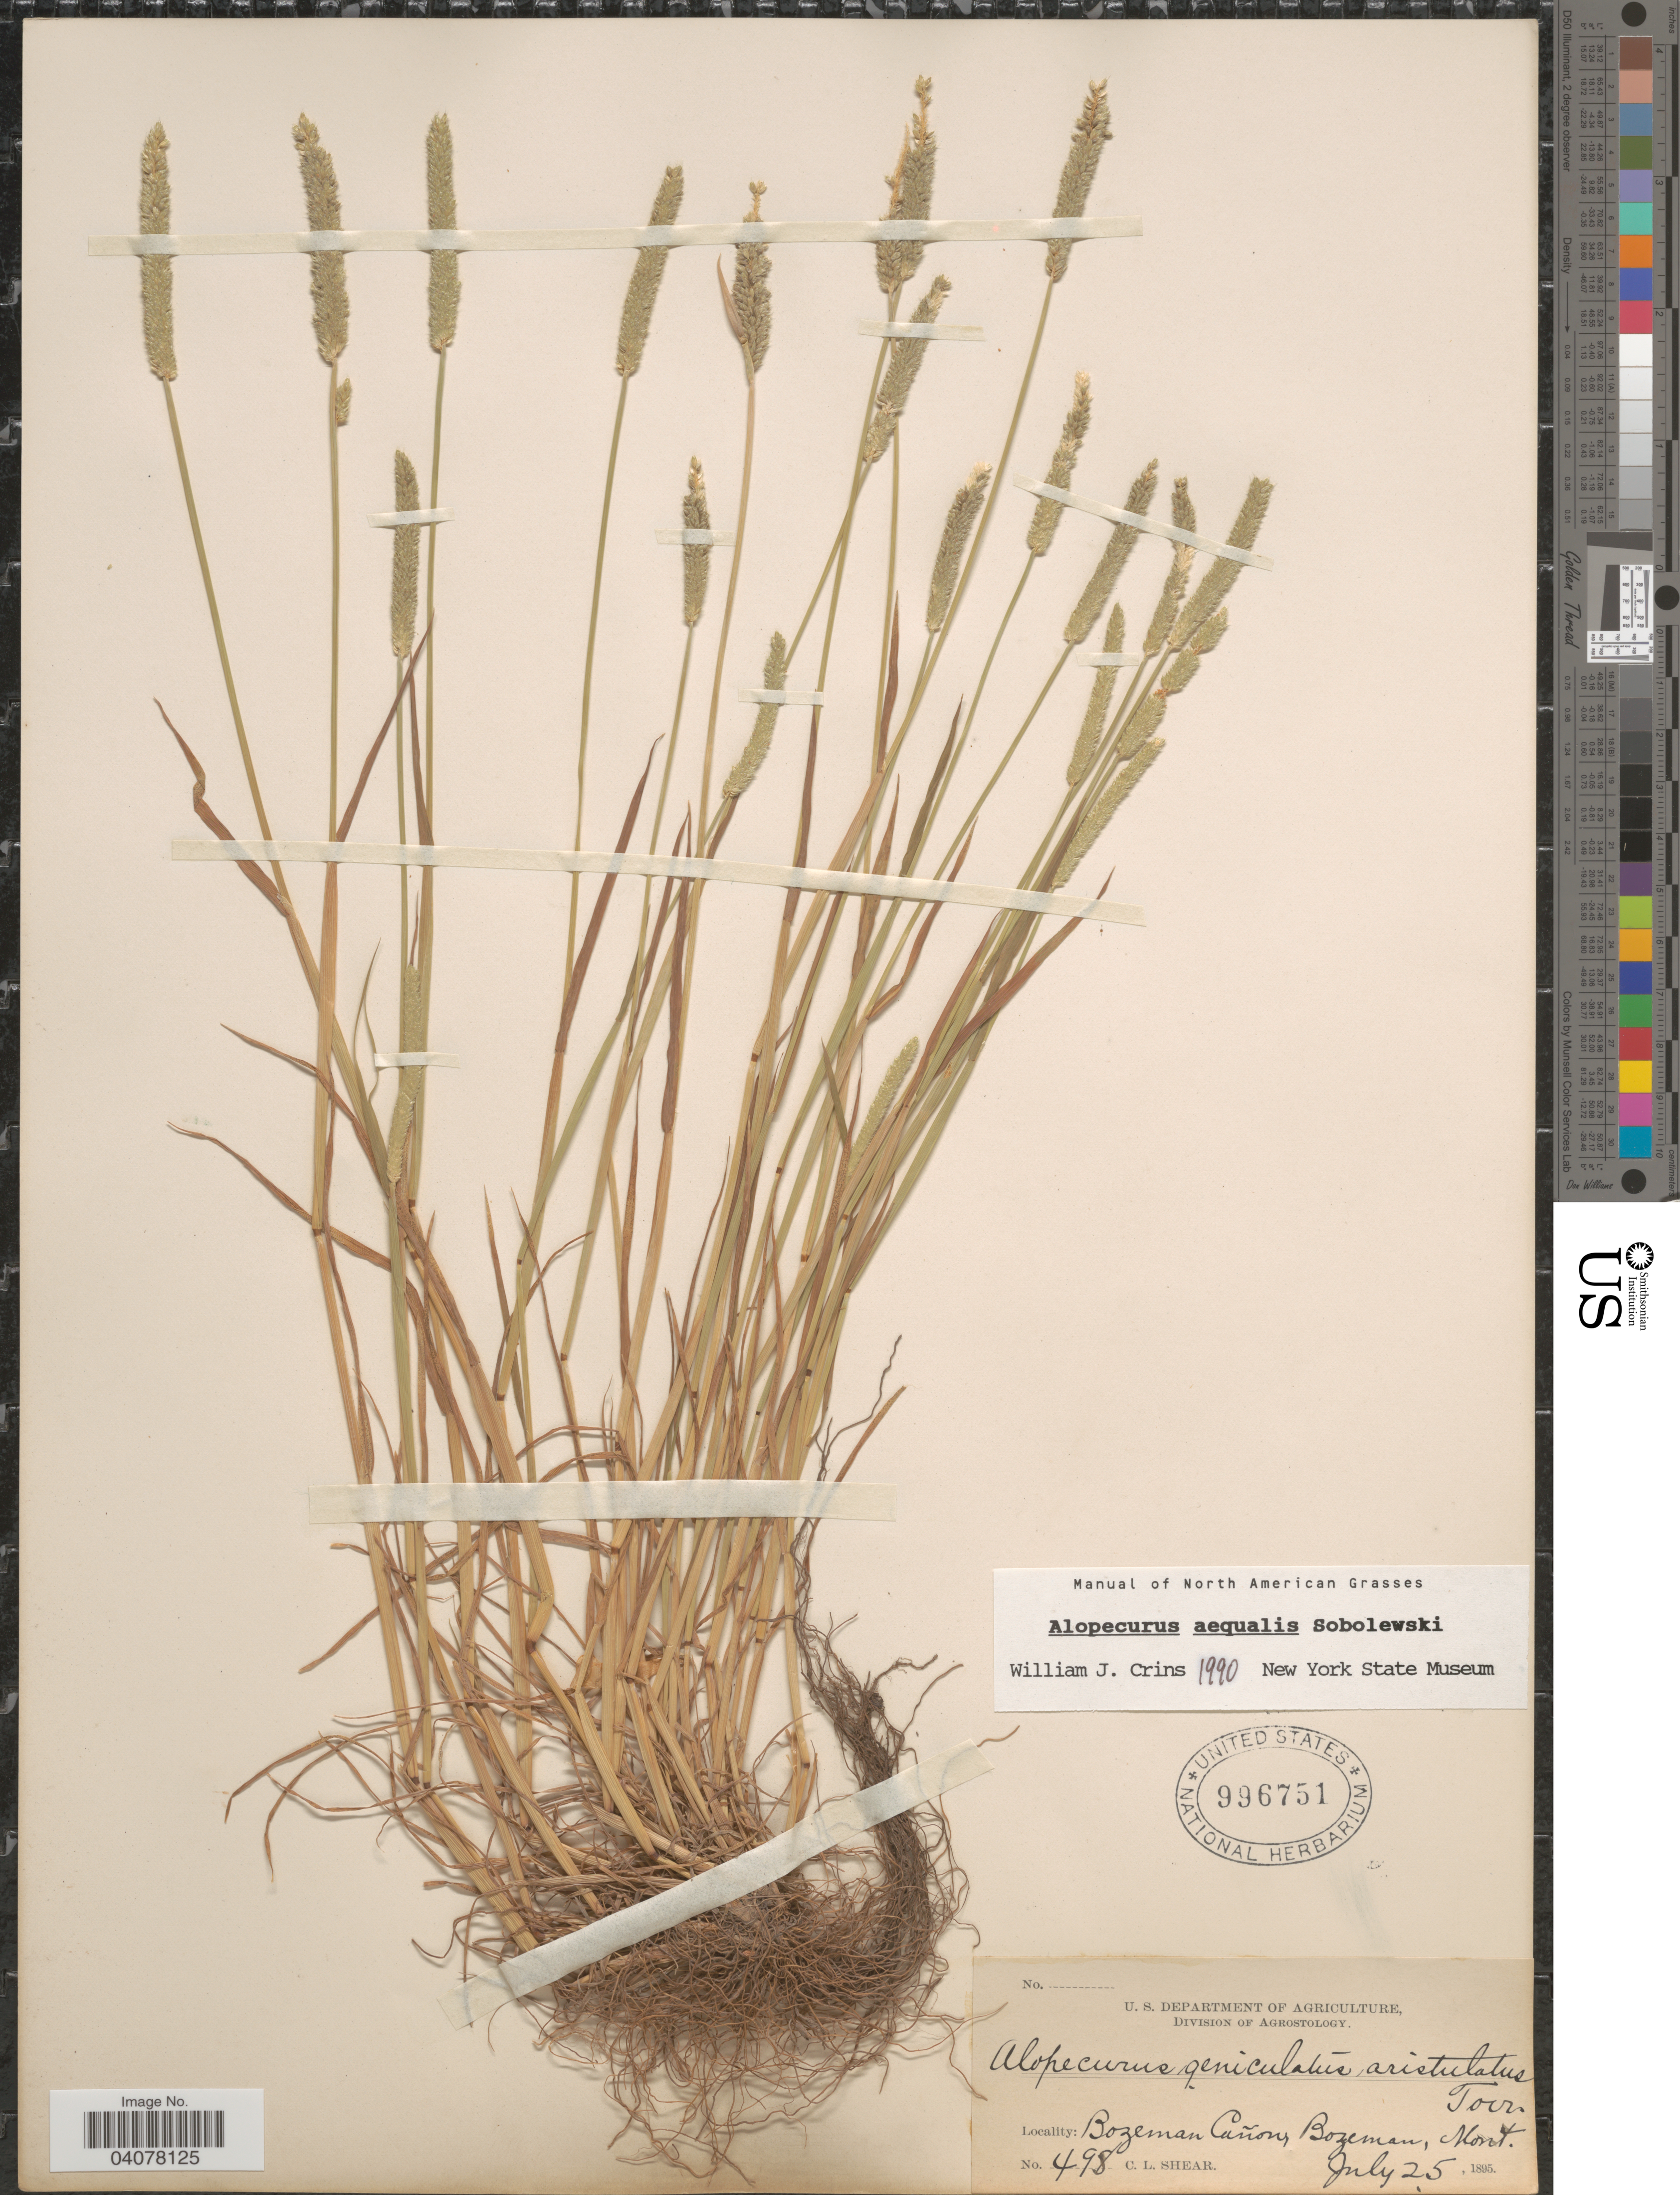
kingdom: Plantae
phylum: Tracheophyta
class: Liliopsida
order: Poales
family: Poaceae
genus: Alopecurus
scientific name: Alopecurus aequalis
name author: Sobol.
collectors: C. L. Shear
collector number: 498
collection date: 1895-07-25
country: United States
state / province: Montana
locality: Bozeman Cañon, Bozeman.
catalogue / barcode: US 996751